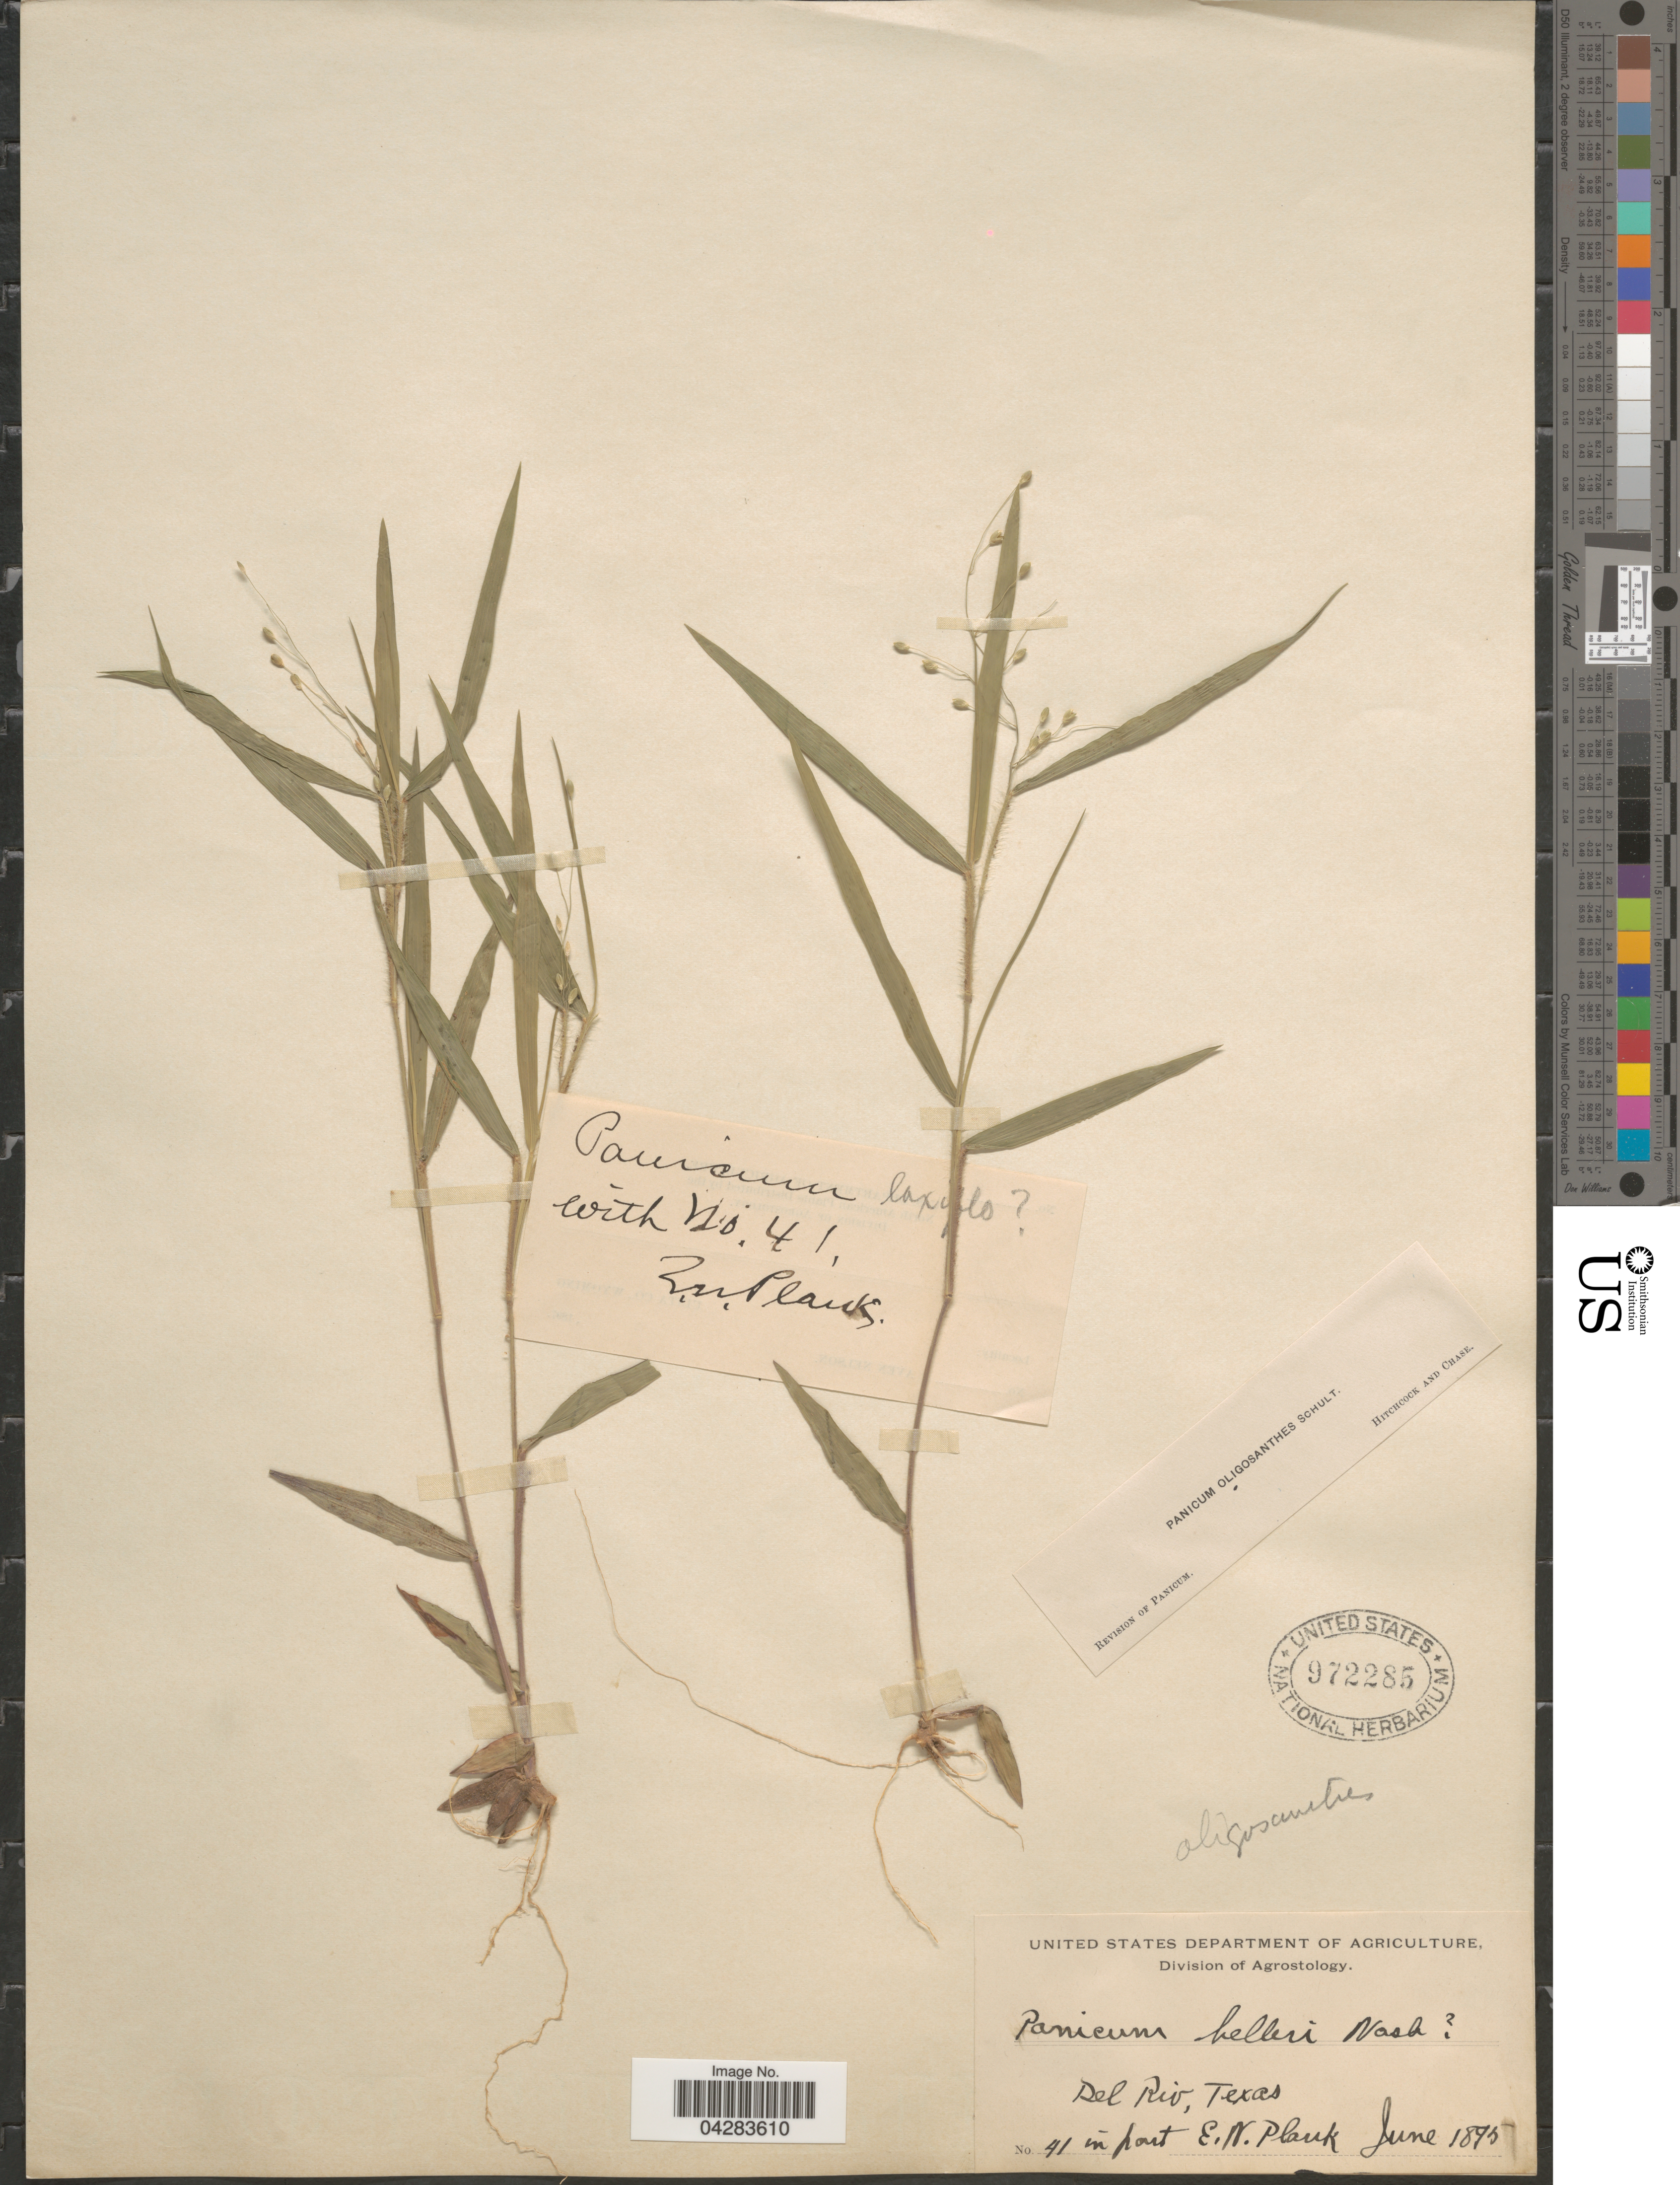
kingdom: Plantae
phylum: Tracheophyta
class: Liliopsida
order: Poales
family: Poaceae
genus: Dichanthelium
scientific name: Dichanthelium oligosanthes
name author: (Schult.) Gould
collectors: E. Plank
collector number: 41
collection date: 1895-06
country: United States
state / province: Texas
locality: Del Rio.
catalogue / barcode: US 972285